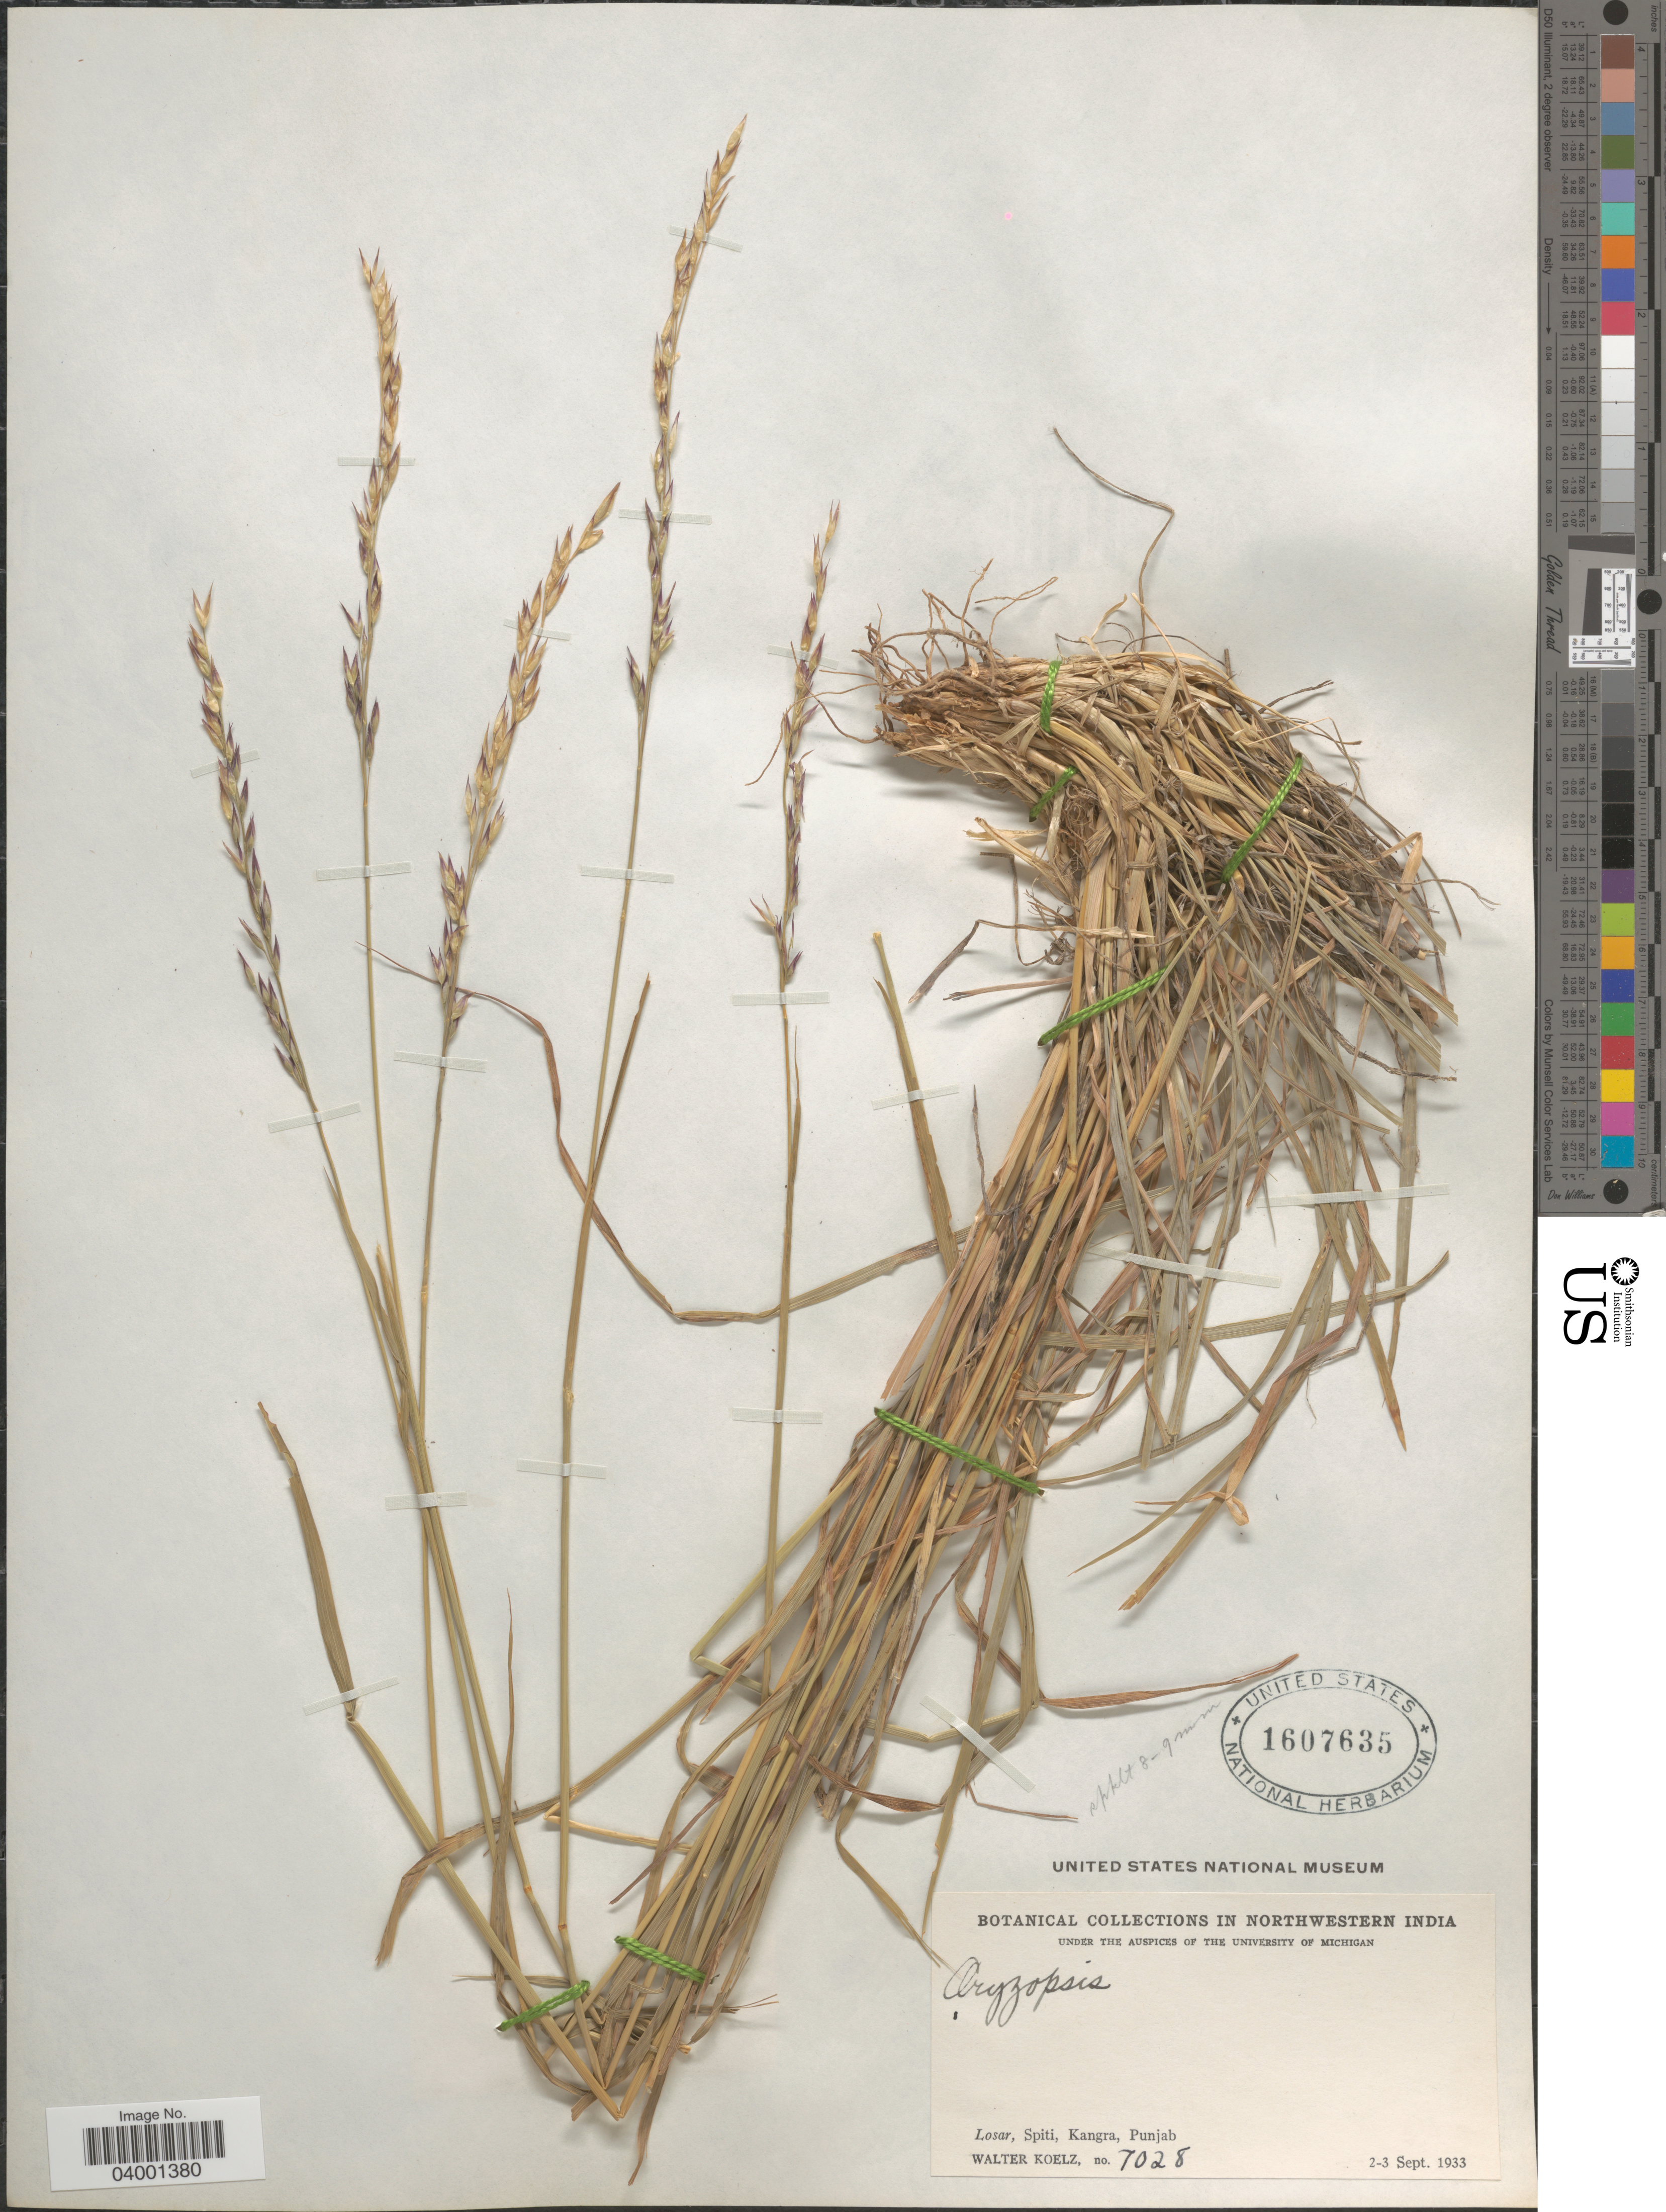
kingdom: Plantae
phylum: Tracheophyta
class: Liliopsida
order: Poales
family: Poaceae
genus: Piptatherum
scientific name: Piptatherum sp.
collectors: W. N. Koelz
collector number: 7028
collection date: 1933-09-02/1933-09-03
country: India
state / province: Punjab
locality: In Northwestern India. Losar, Spiti, Kangra.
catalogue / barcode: US 1607635